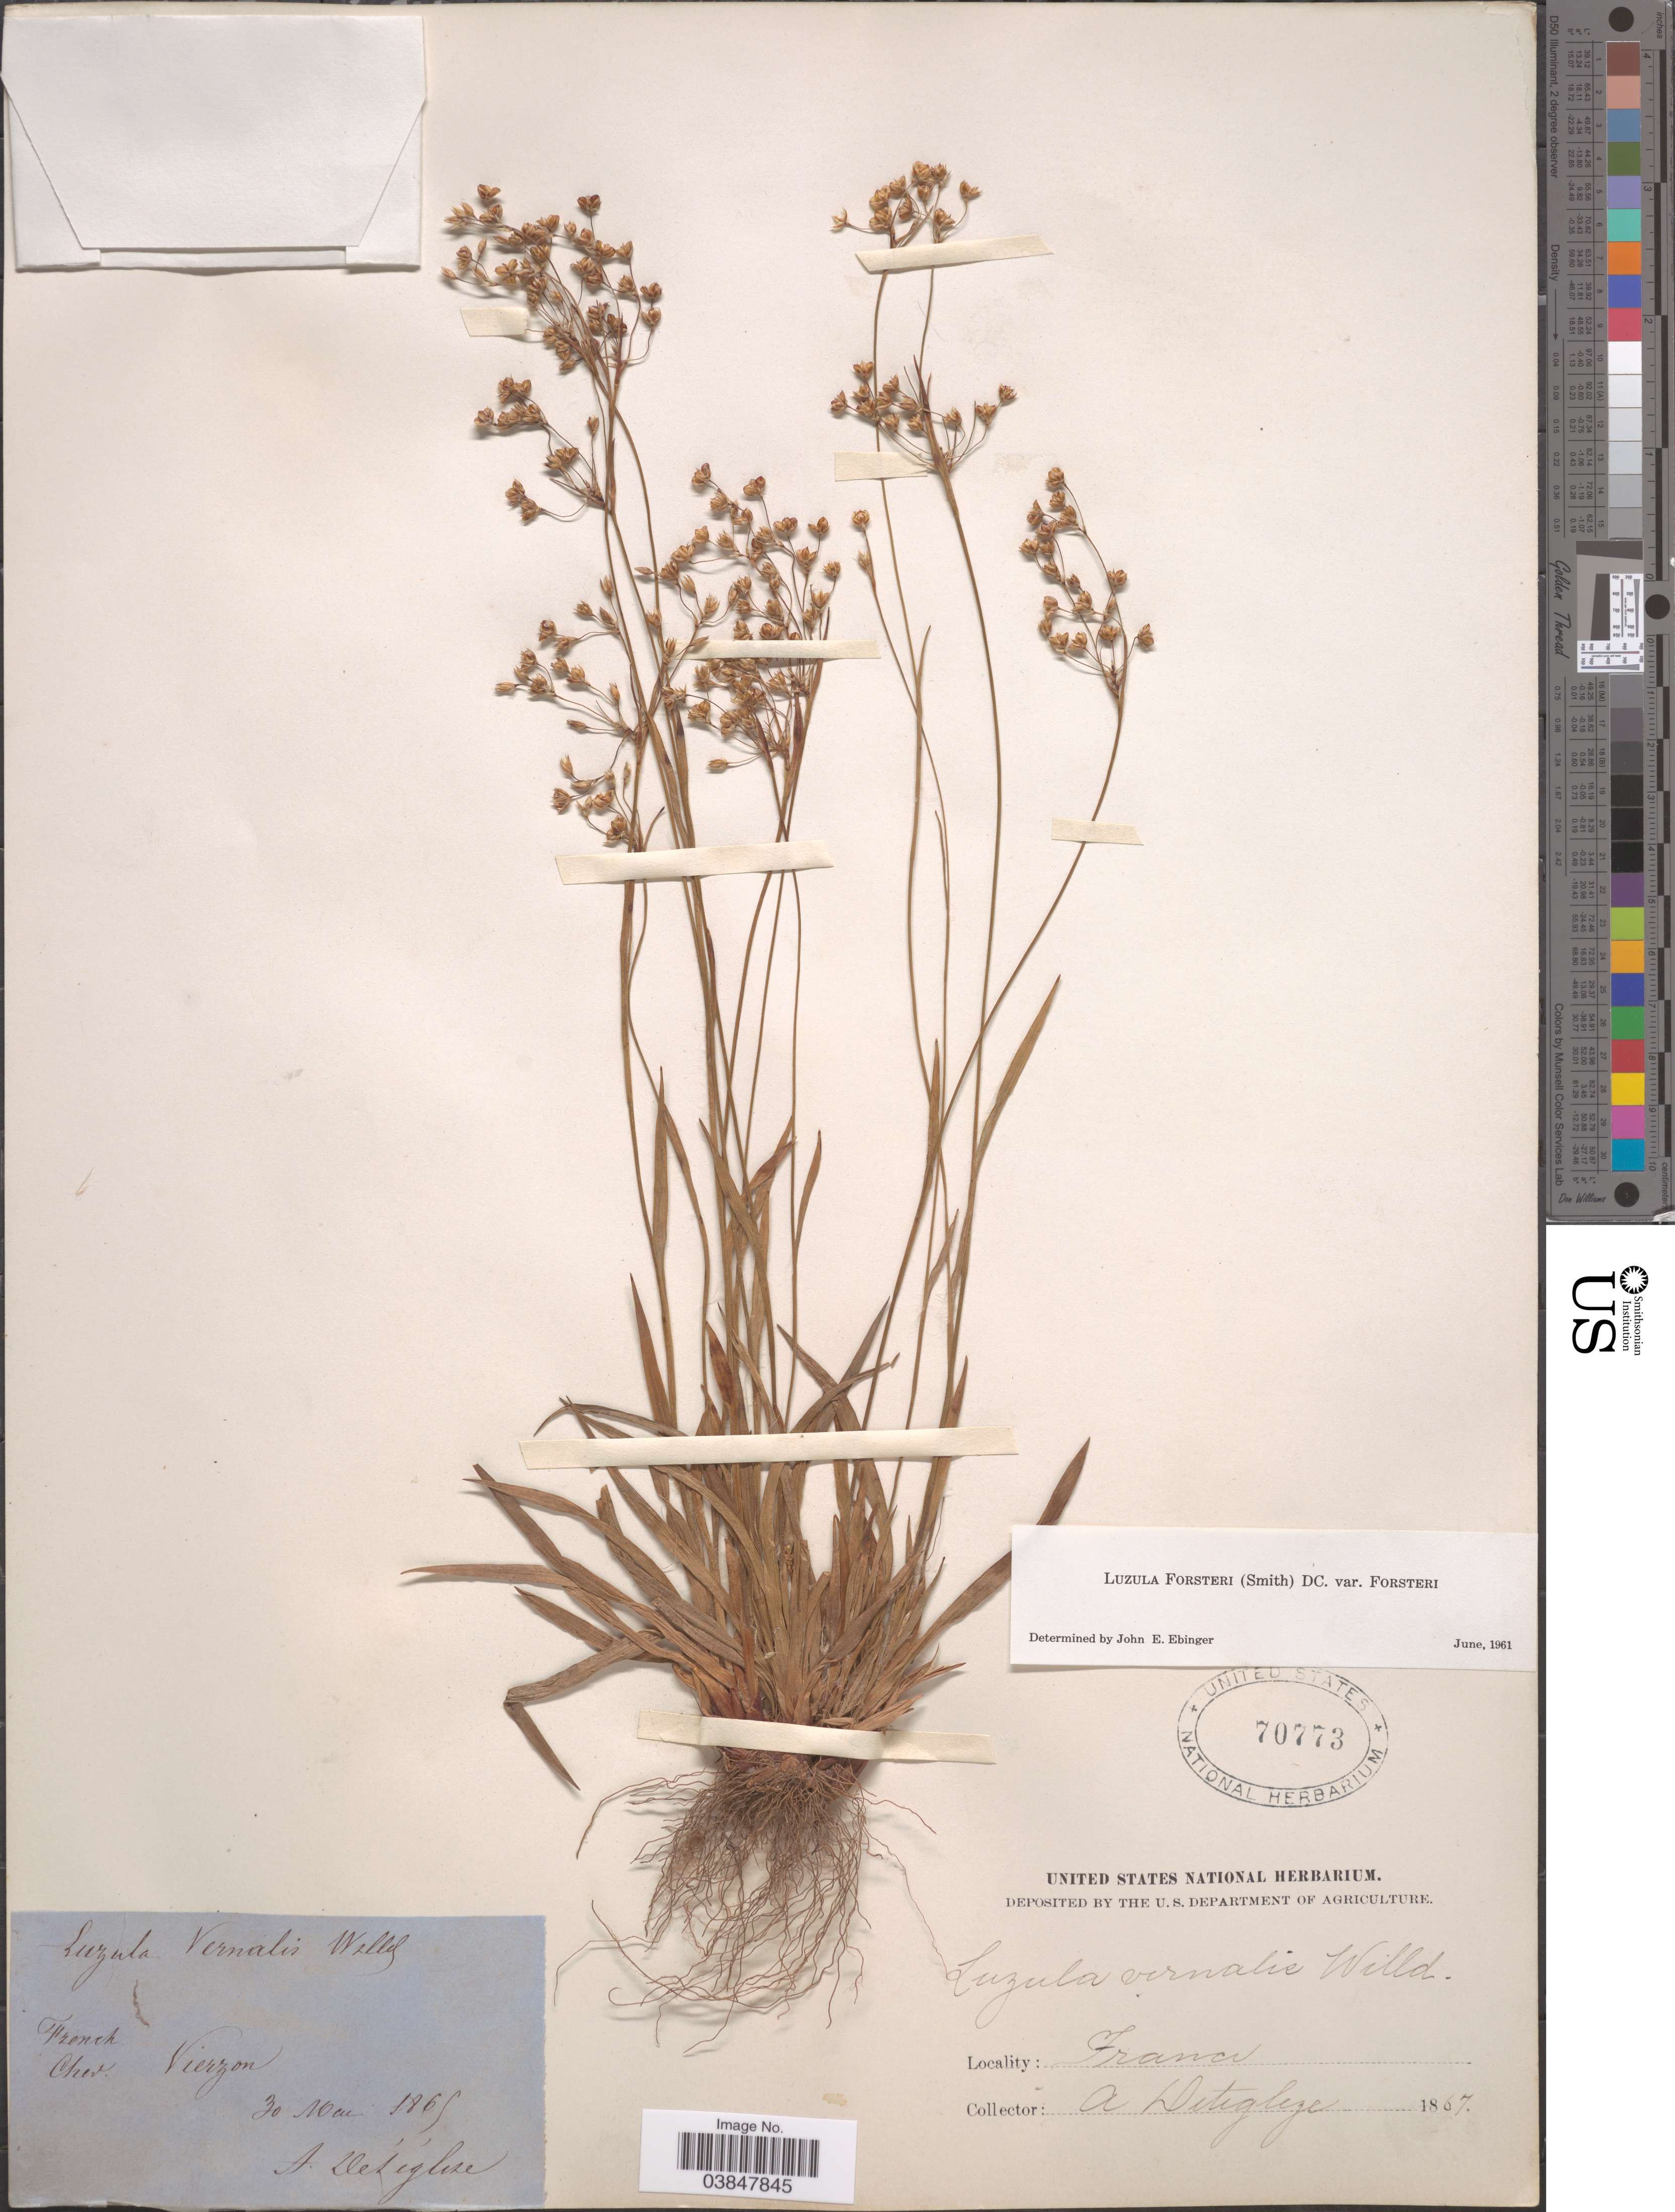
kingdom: Plantae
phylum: Tracheophyta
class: Liliopsida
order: Poales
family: Juncaceae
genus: Luzula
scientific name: Luzula forsteri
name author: (Sm.) DC.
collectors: A. Deseglise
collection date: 1867-01-30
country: France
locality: Ches Vierzon.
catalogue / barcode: US 70773